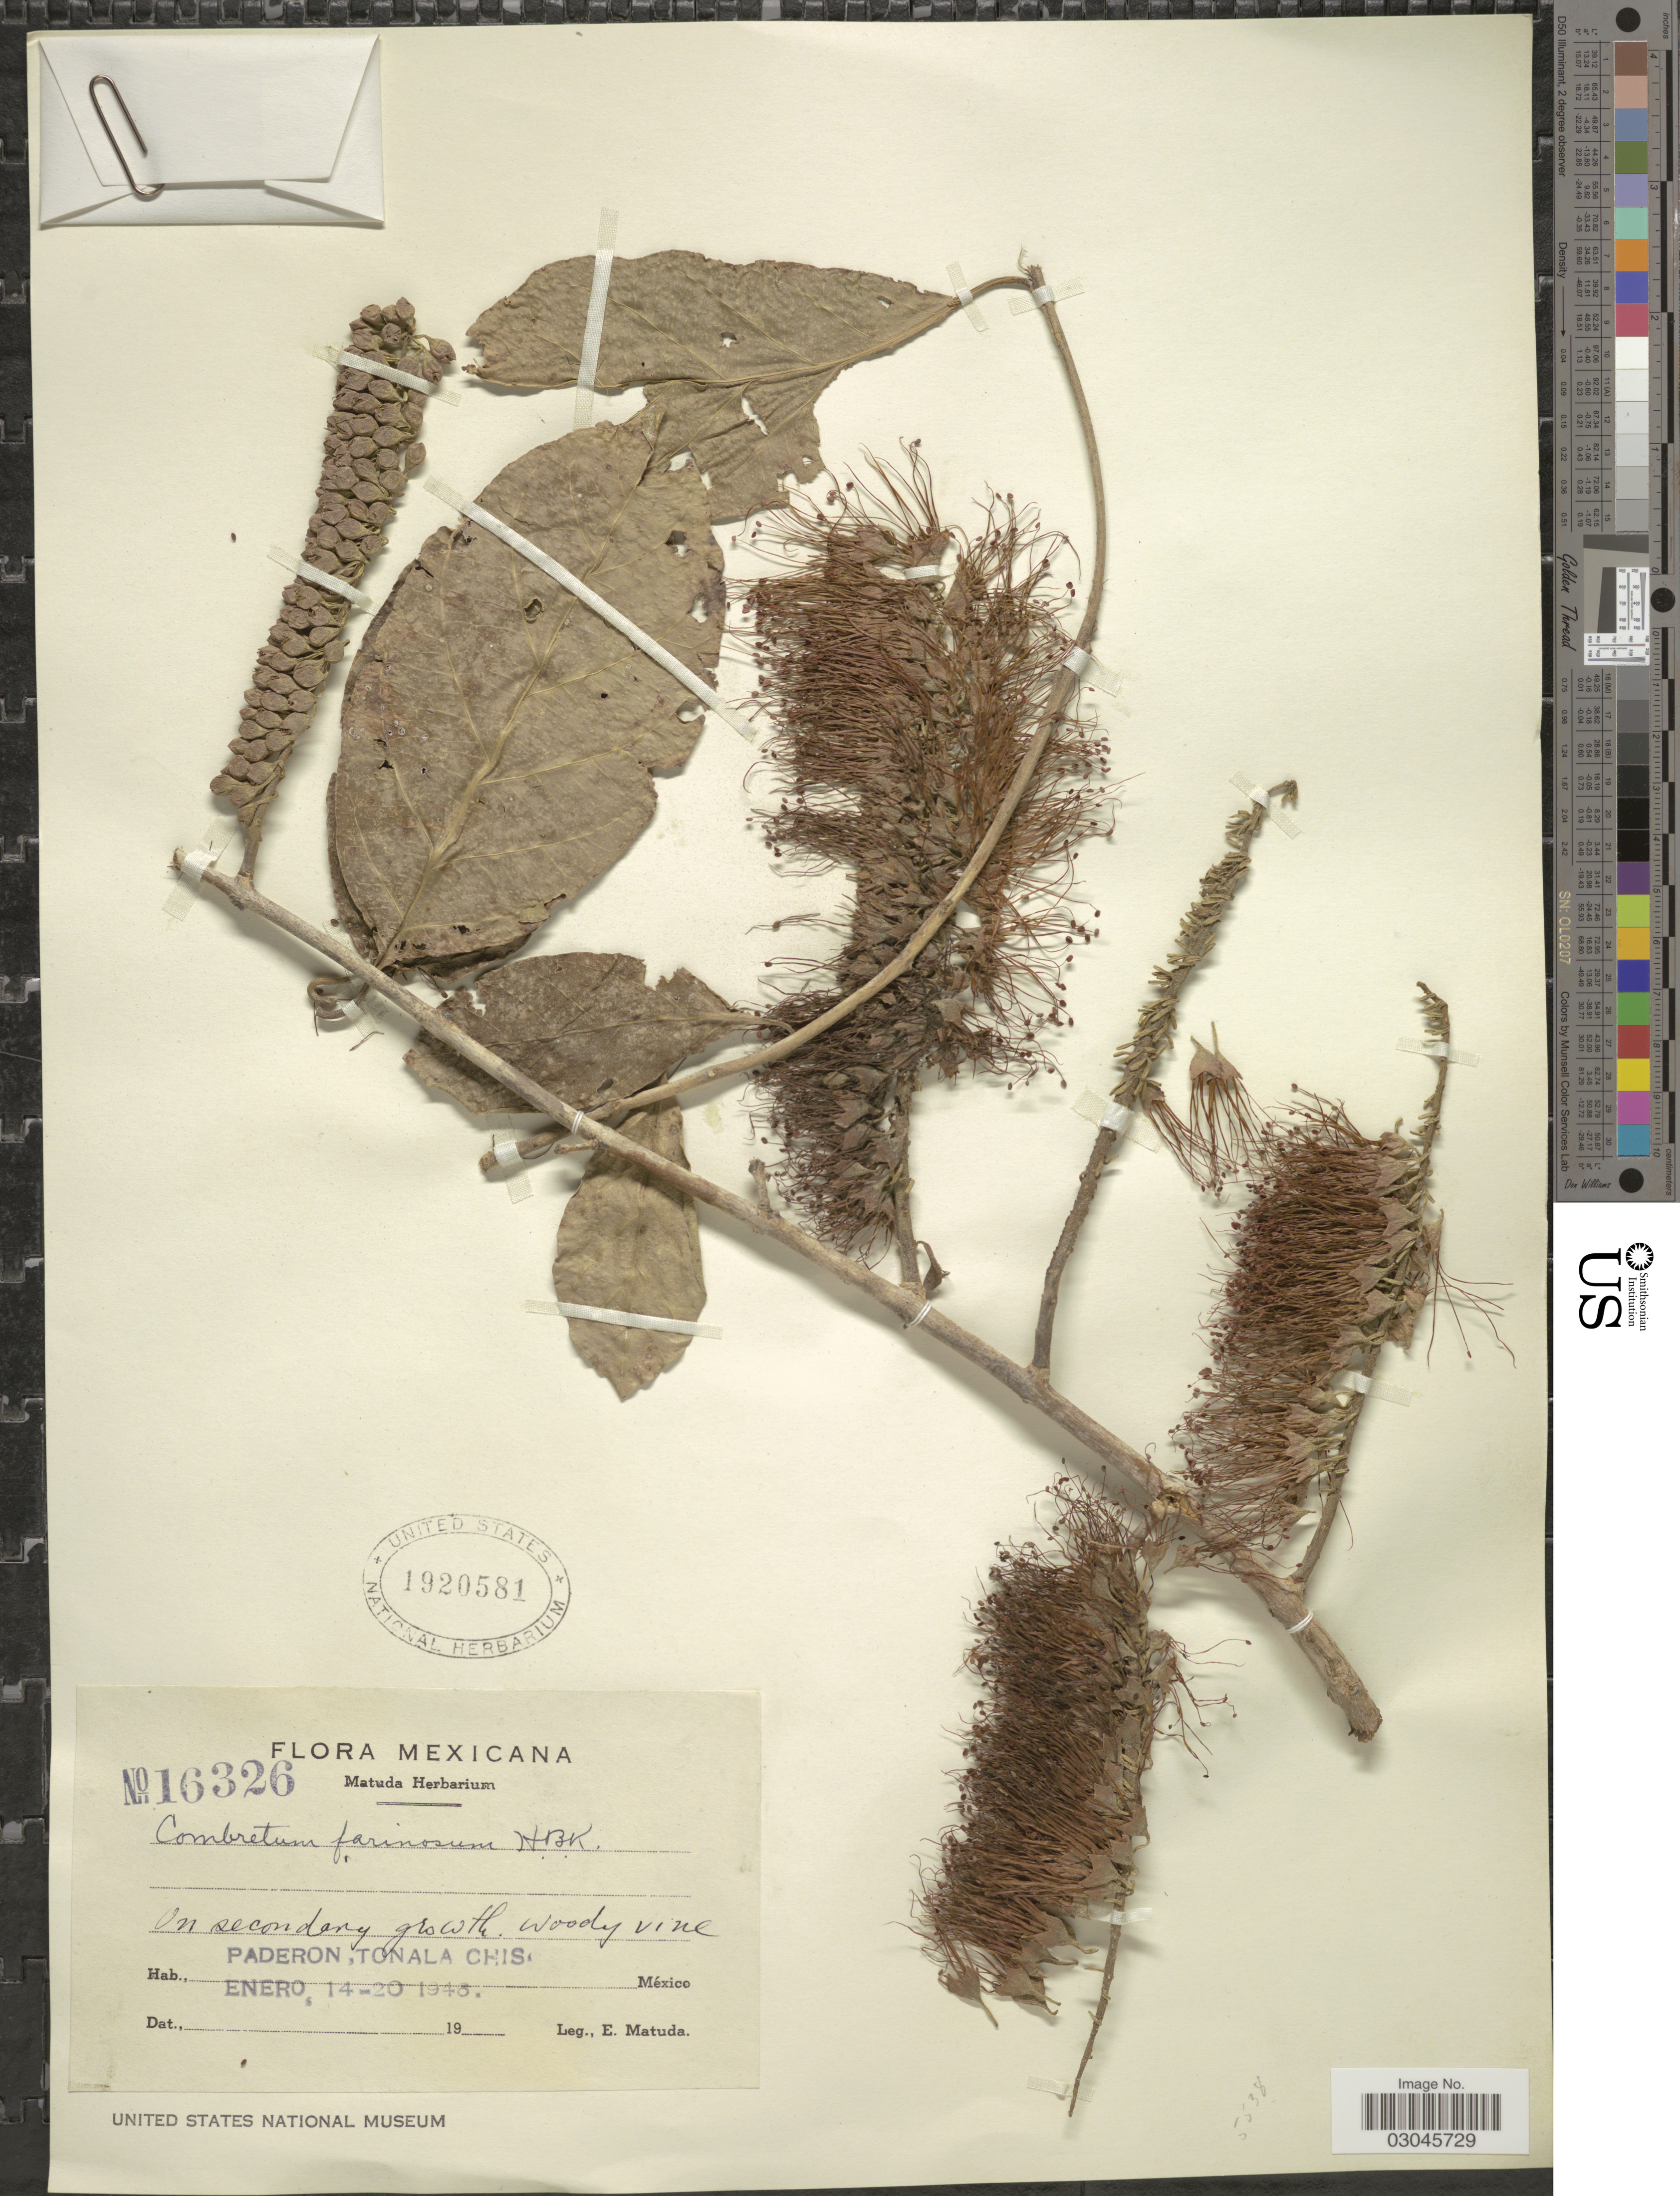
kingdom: Plantae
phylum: Tracheophyta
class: Magnoliopsida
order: Myrtales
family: Combretaceae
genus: Combretum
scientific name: Combretum fruticosum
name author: (Loefl.) Stuntz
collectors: E. Matuda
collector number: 16326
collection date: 1948-01-14/1948-01-20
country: Mexico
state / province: Chiapas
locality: Paderon, Tonala.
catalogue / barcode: US 1920581